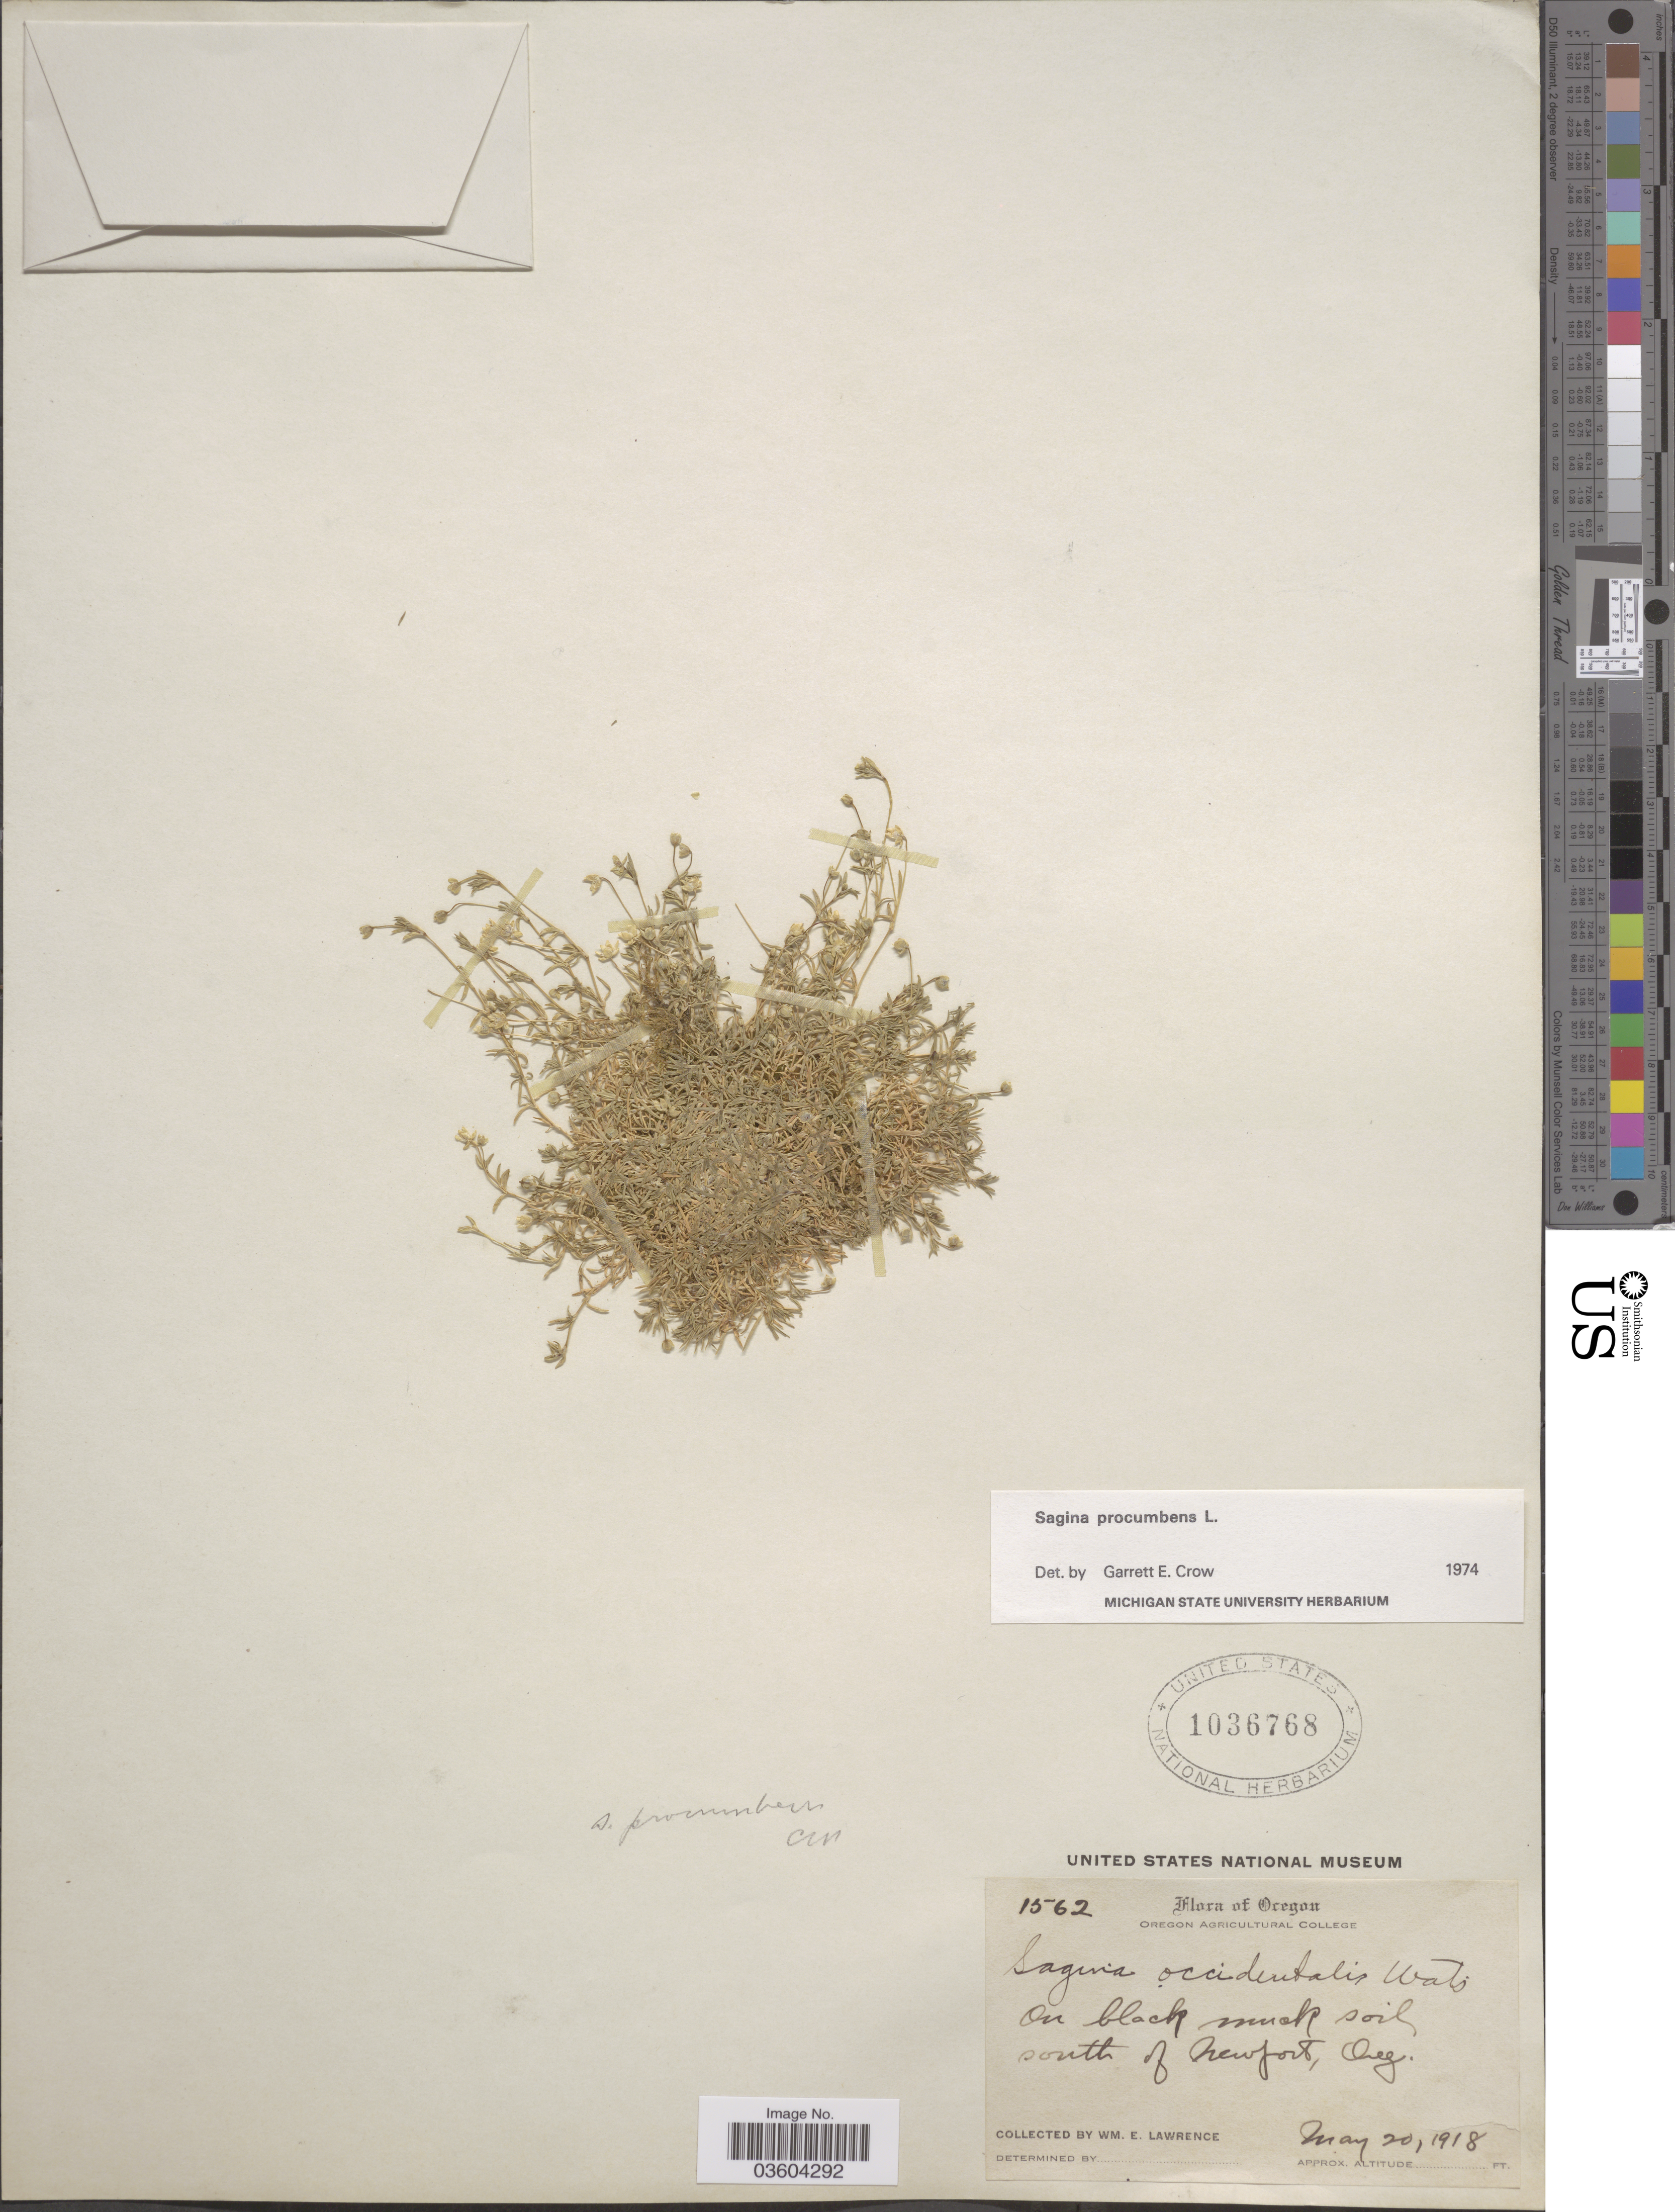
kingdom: Plantae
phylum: Tracheophyta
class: Magnoliopsida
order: Caryophyllales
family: Caryophyllaceae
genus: Sagina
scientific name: Sagina procumbens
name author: L.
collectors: W. Lawrence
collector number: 1562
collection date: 1918-05-20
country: United States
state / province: Oregon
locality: Soil south of Newport.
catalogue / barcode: US 1036768